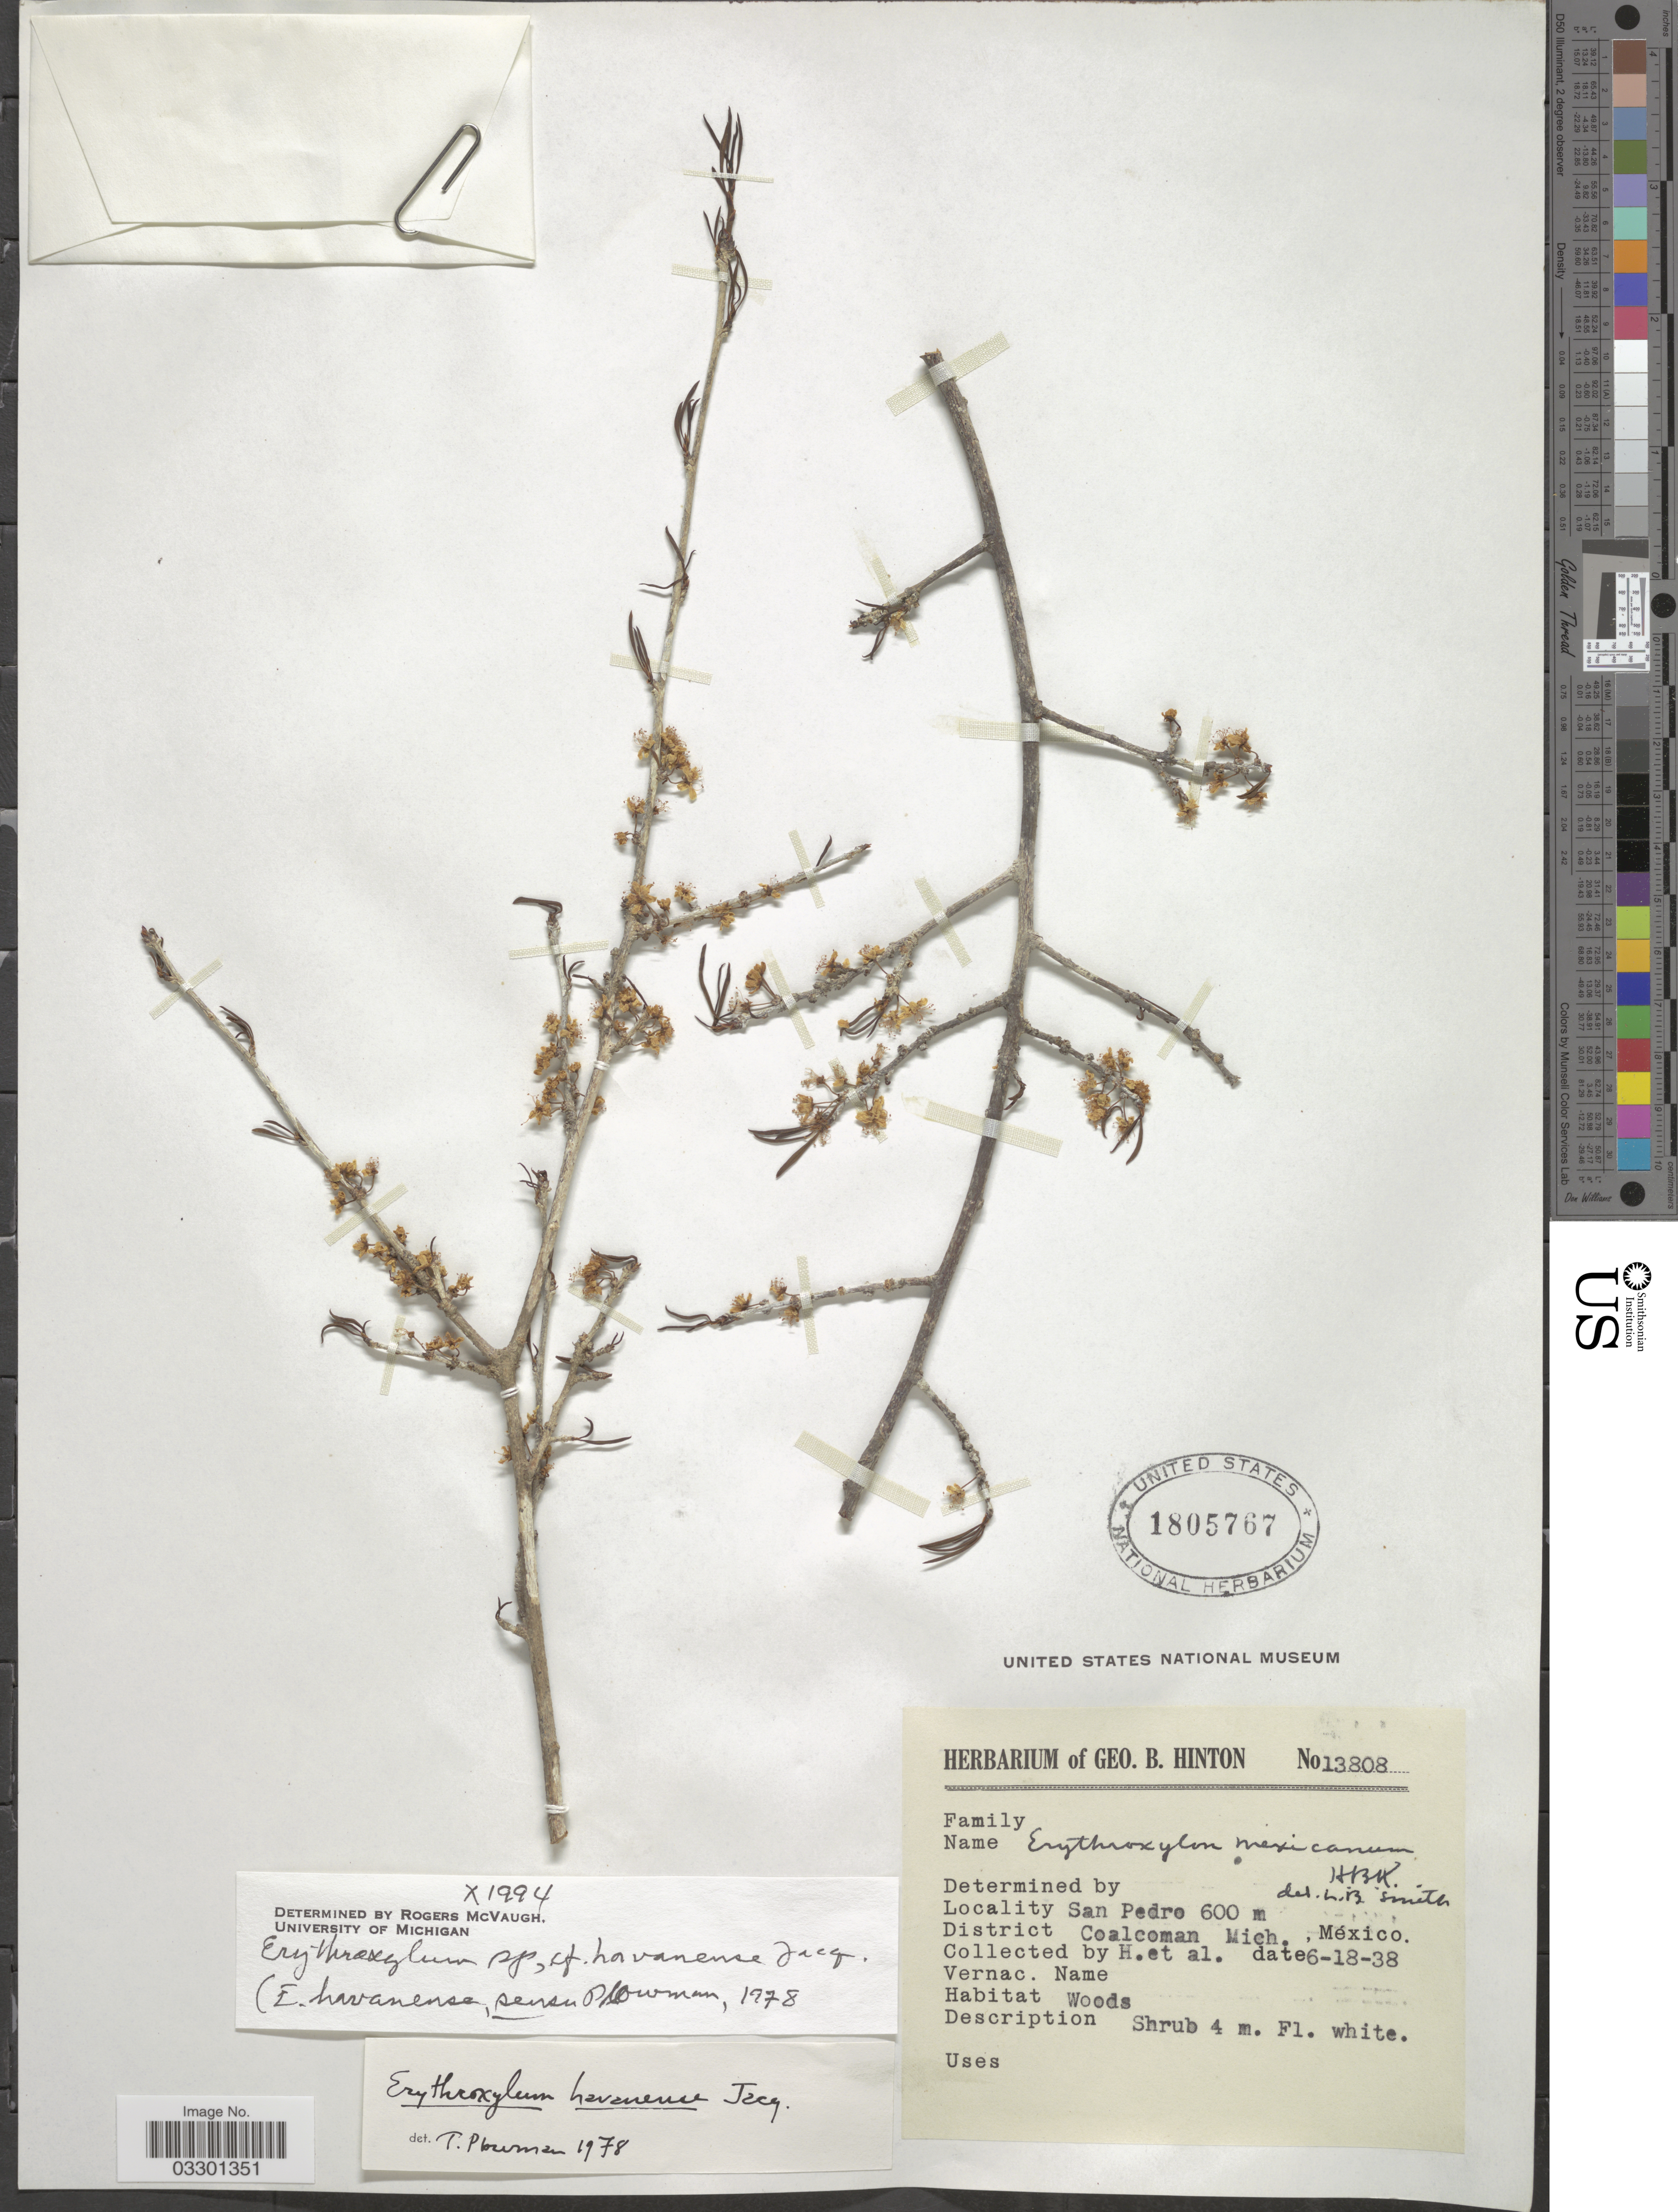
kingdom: Plantae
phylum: Tracheophyta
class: Magnoliopsida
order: Malpighiales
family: Erythroxylaceae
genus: Erythroxylum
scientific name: Erythroxylum havanense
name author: Jacq.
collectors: G. B. Hinton & et al.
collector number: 13808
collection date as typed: Transcribed d/m/y: 18/6/38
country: Mexico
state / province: Michoacán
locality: San Pedro. District Coalcoman.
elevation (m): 600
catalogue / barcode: US 1805767